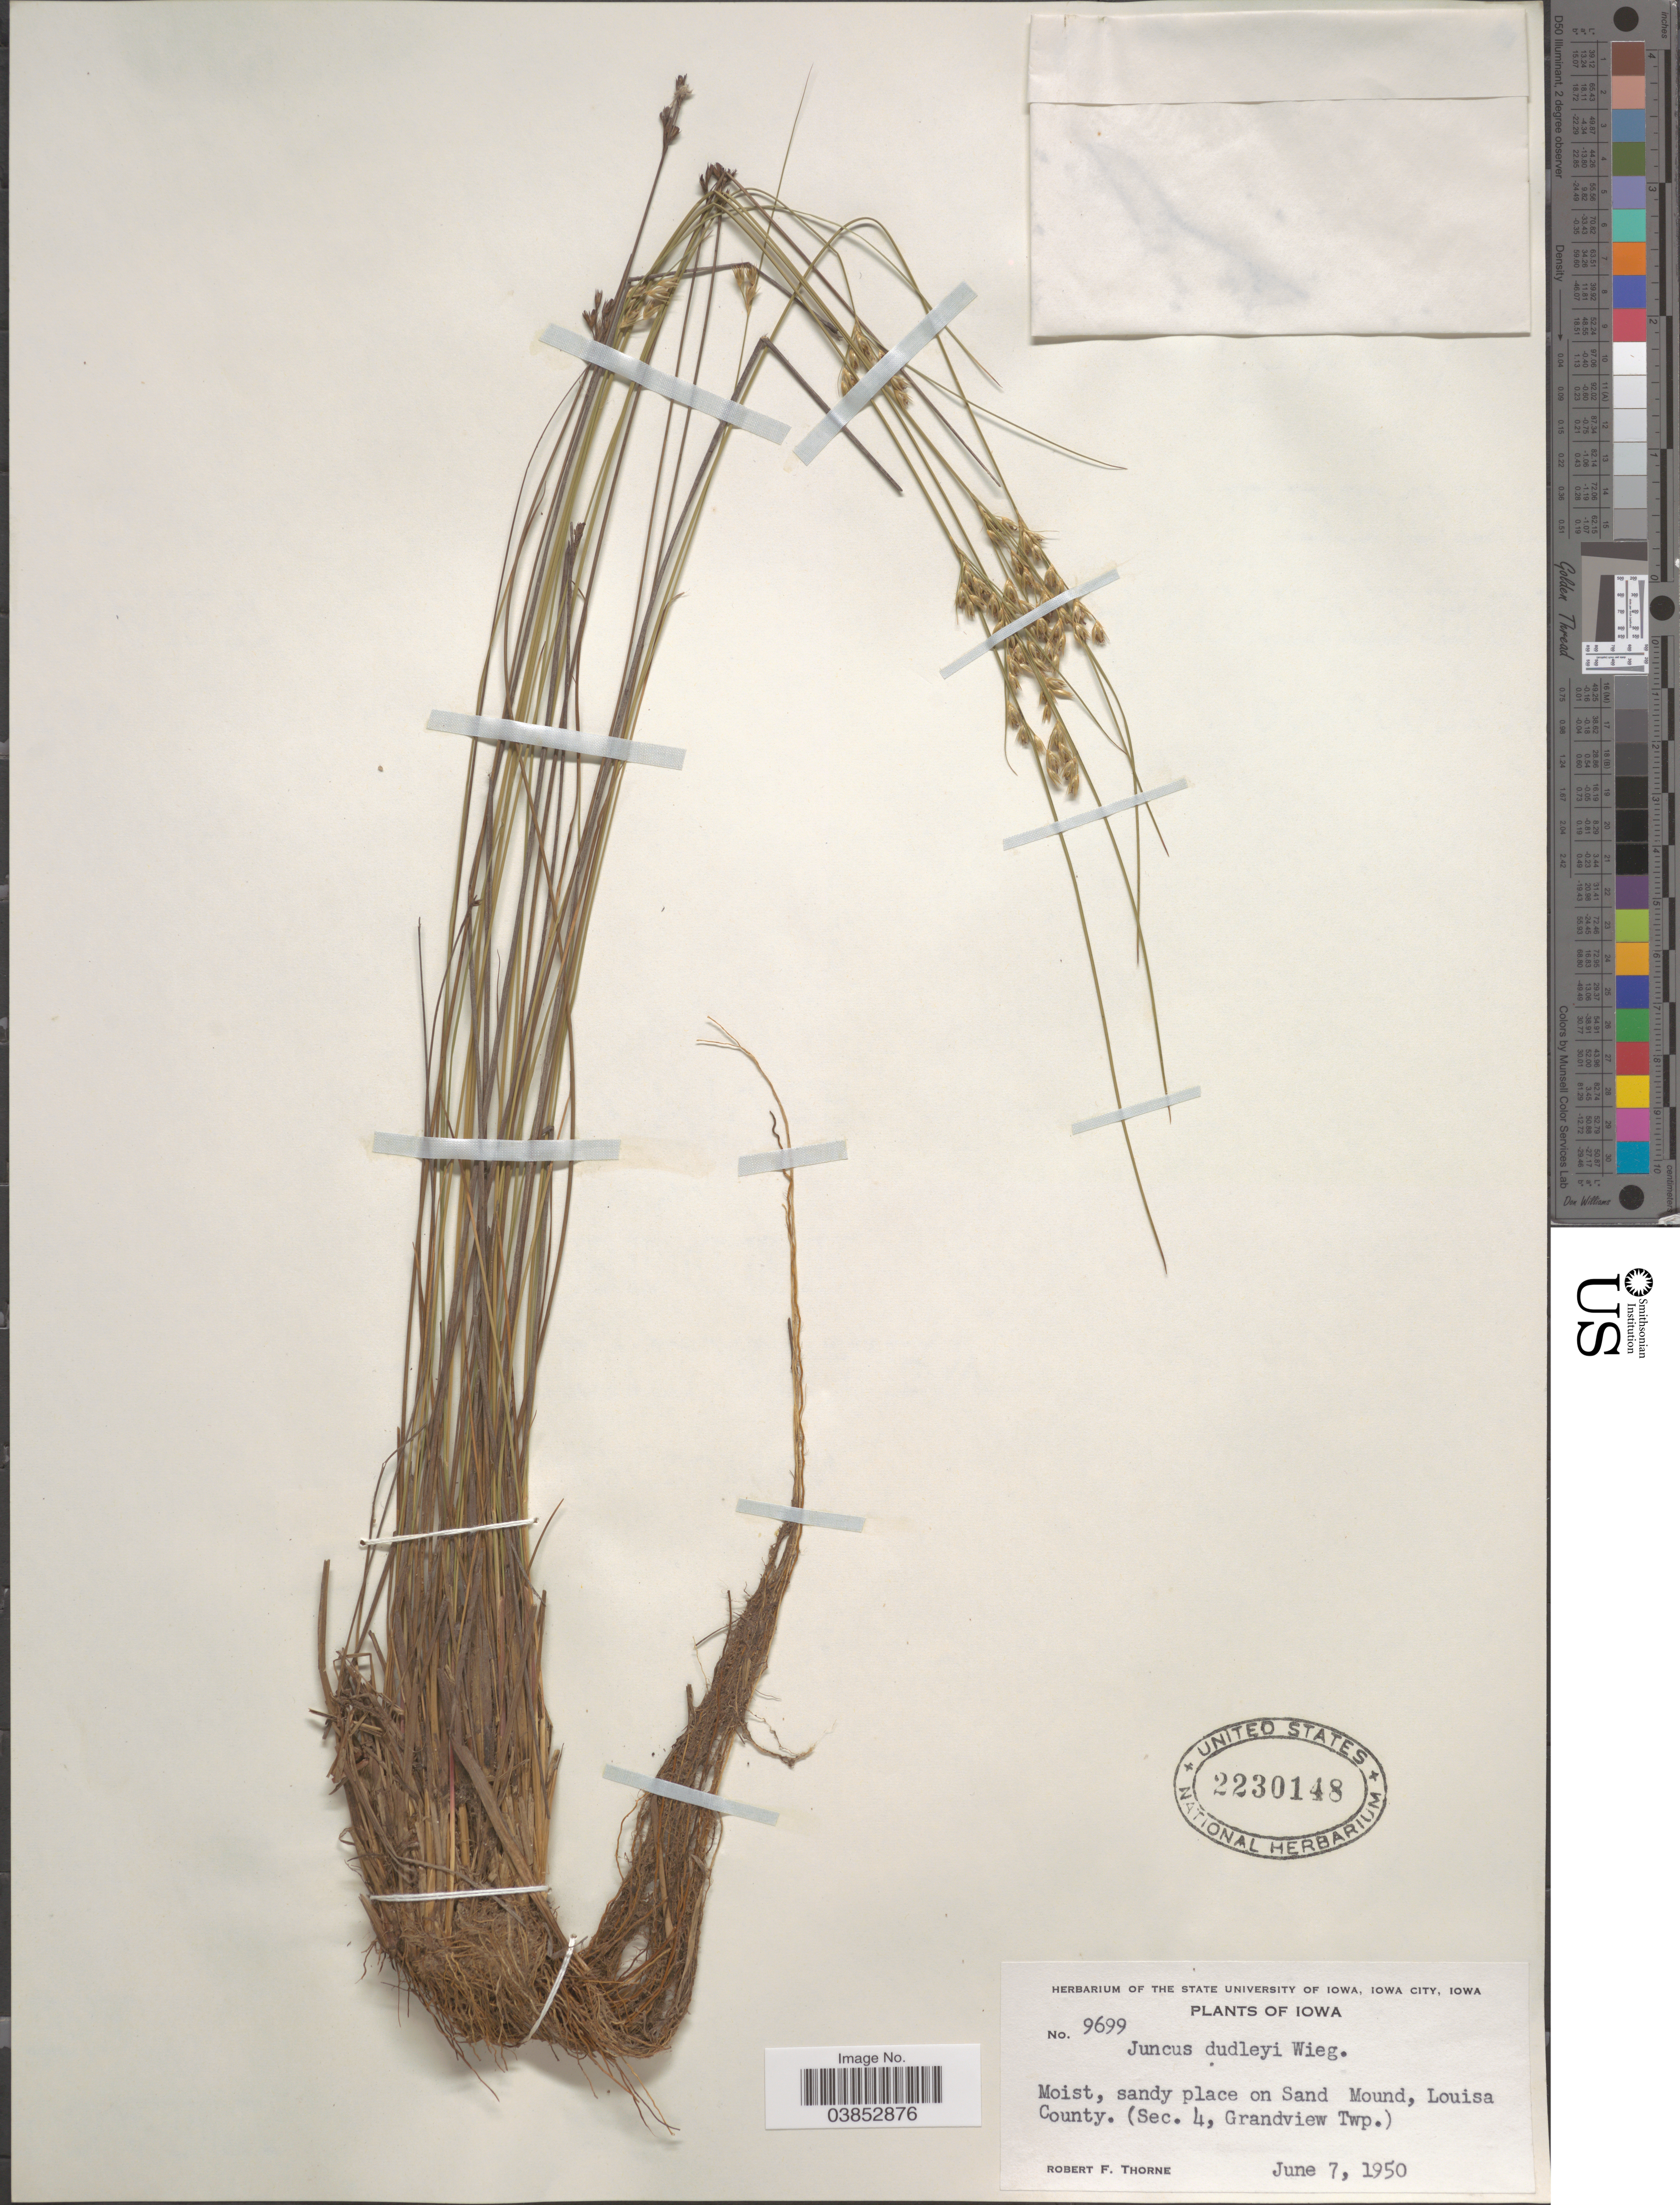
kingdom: Plantae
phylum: Tracheophyta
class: Liliopsida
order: Poales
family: Juncaceae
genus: Juncus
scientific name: Juncus dudleyi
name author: Wiegand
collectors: R. F. Thorne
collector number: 9699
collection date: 1950-06-07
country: United States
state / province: Iowa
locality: Moist, sandy place on Sand Mound, Louisa County. (Sec. 4, Grandview Twp.).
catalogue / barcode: US 2230148